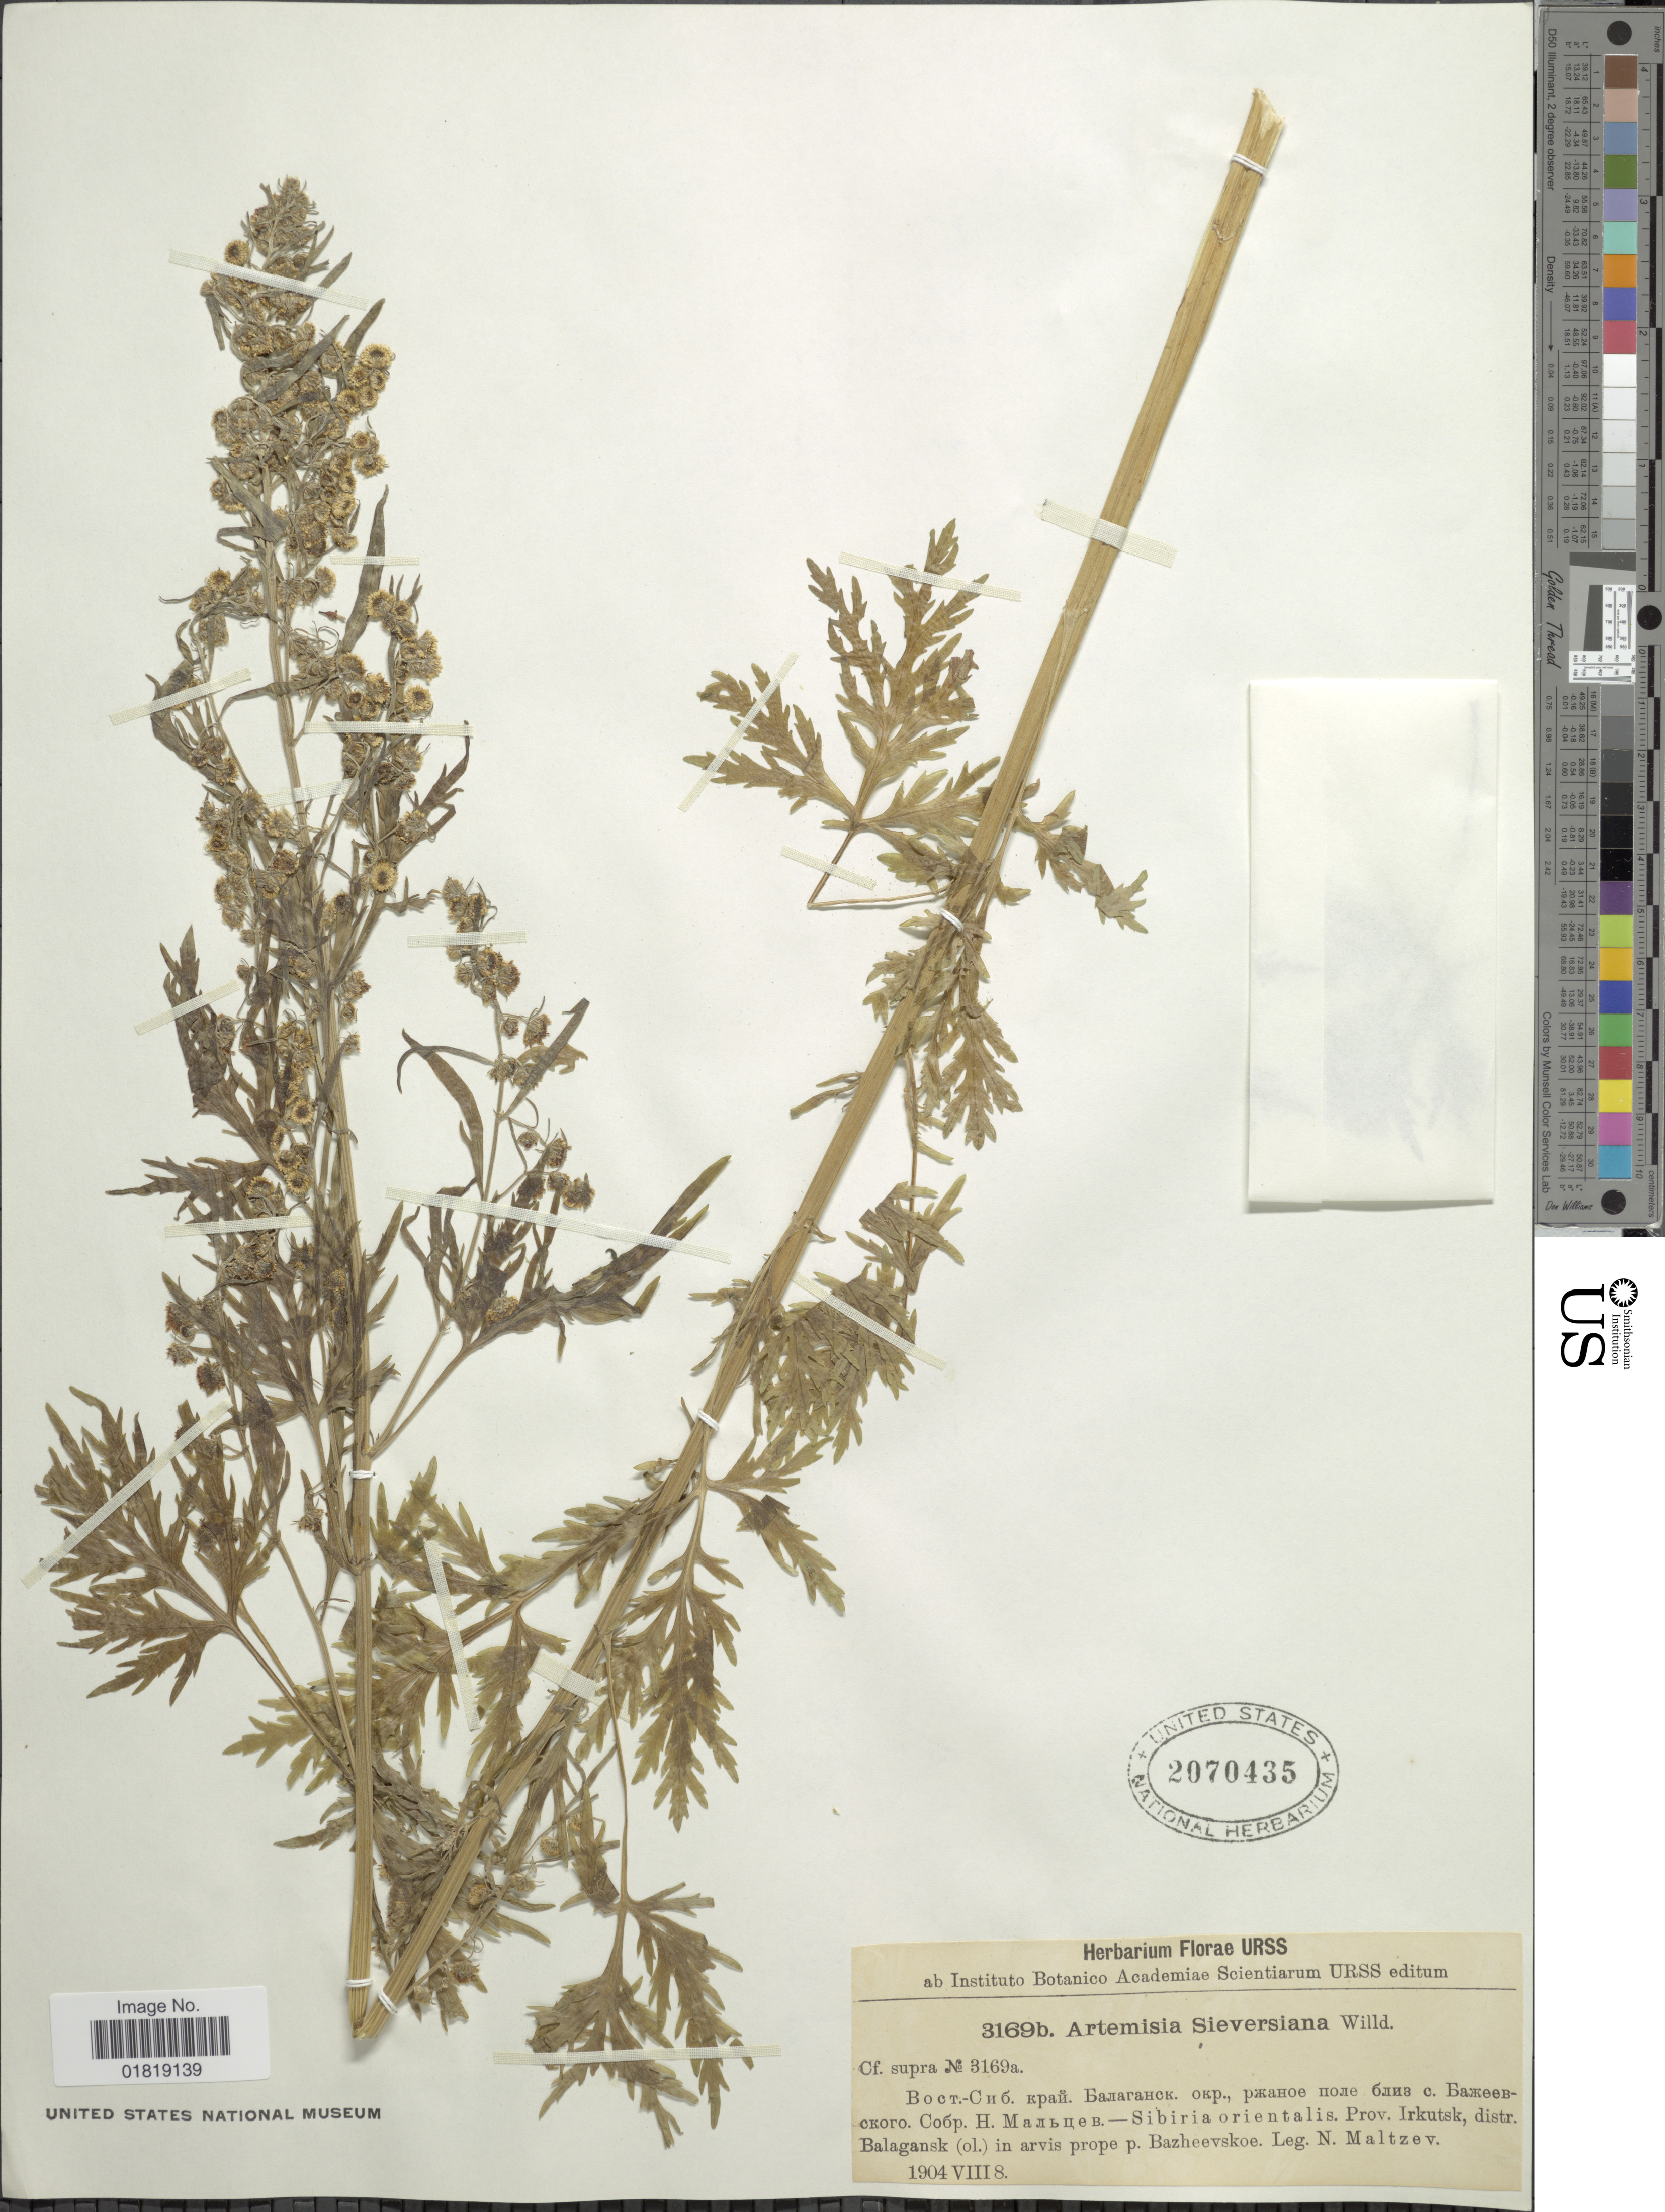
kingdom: Plantae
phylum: Tracheophyta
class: Magnoliopsida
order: Asterales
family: Asteraceae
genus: Artemisia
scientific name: Artemisia sieversiana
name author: Willd.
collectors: N. Maltzev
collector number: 3169b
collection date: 1904-08-08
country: Russian Federation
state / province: Irkutsk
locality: Sibiria orientalis, Prov. Irkutsk, distr. Balagansk (ol.) in arvis prope p. Bazheevskoe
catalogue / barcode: US 2070435